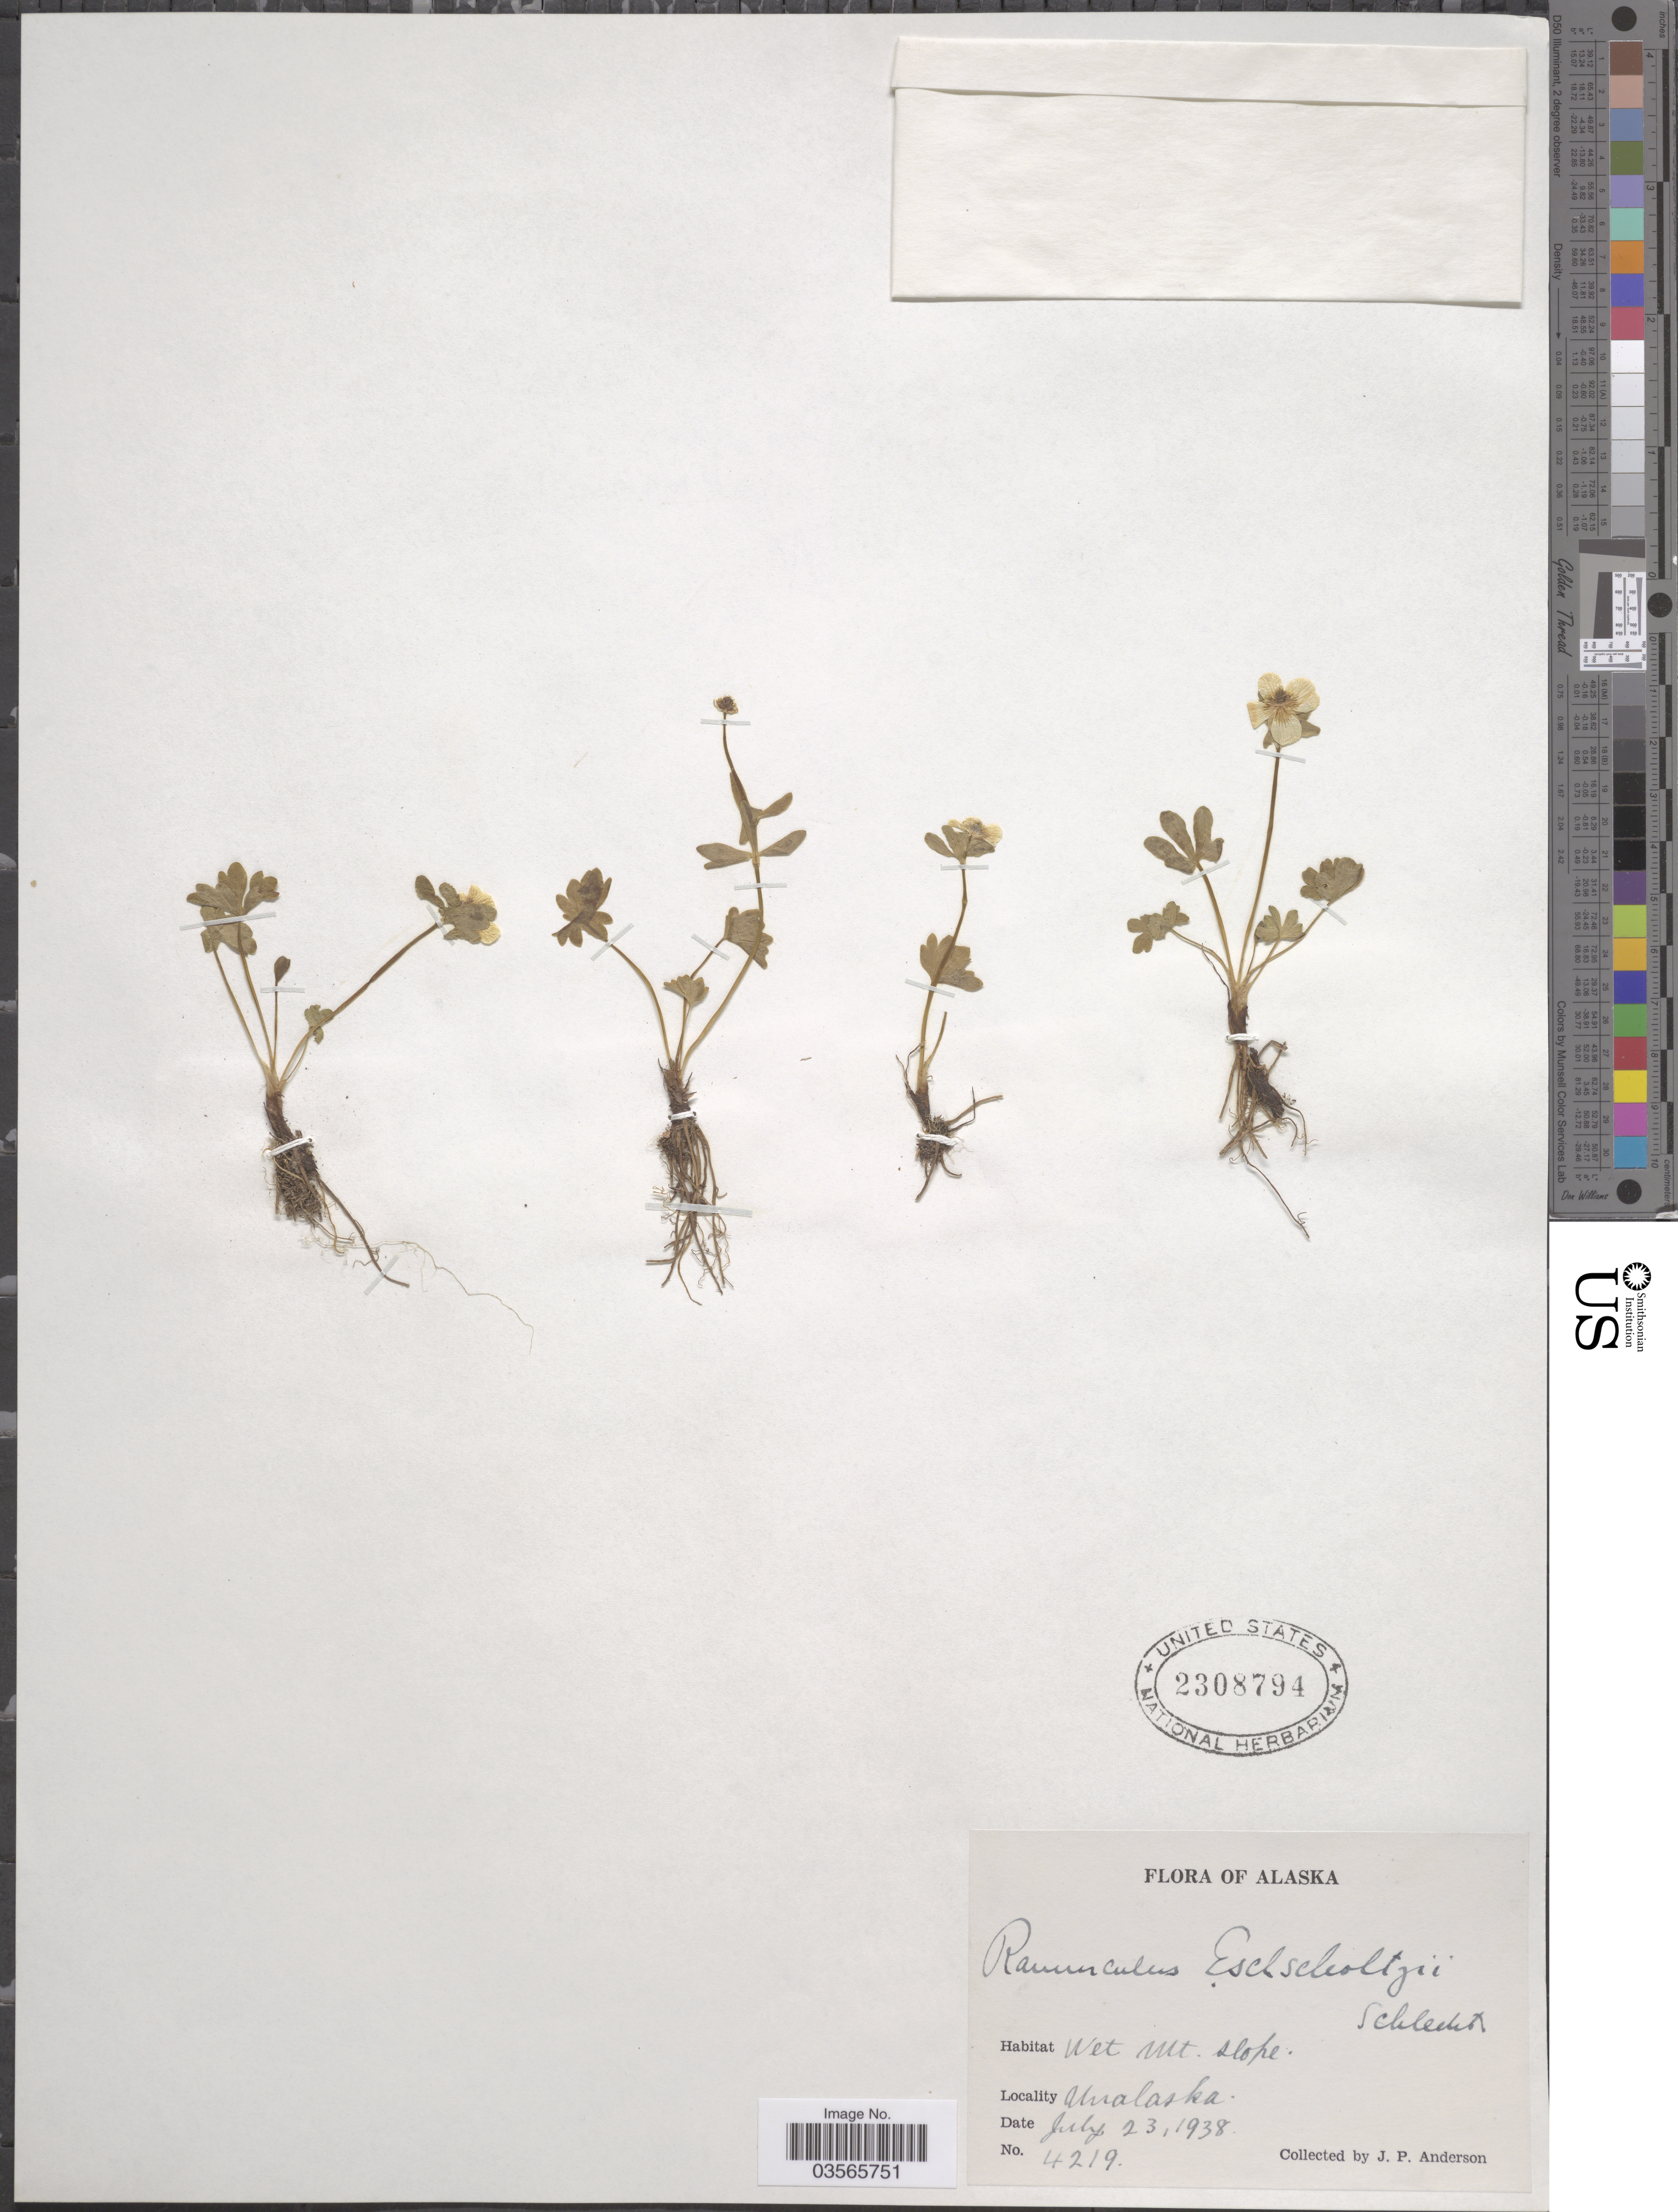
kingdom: Plantae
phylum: Tracheophyta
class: Magnoliopsida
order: Ranunculales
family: Ranunculaceae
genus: Ranunculus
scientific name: Ranunculus eschscholtzii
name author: Schltdl.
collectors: J. P. Anderson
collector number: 4219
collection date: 1938-07-23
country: United States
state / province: Alaska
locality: Wet Mt. slope. Unalaska.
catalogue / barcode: US 2308794